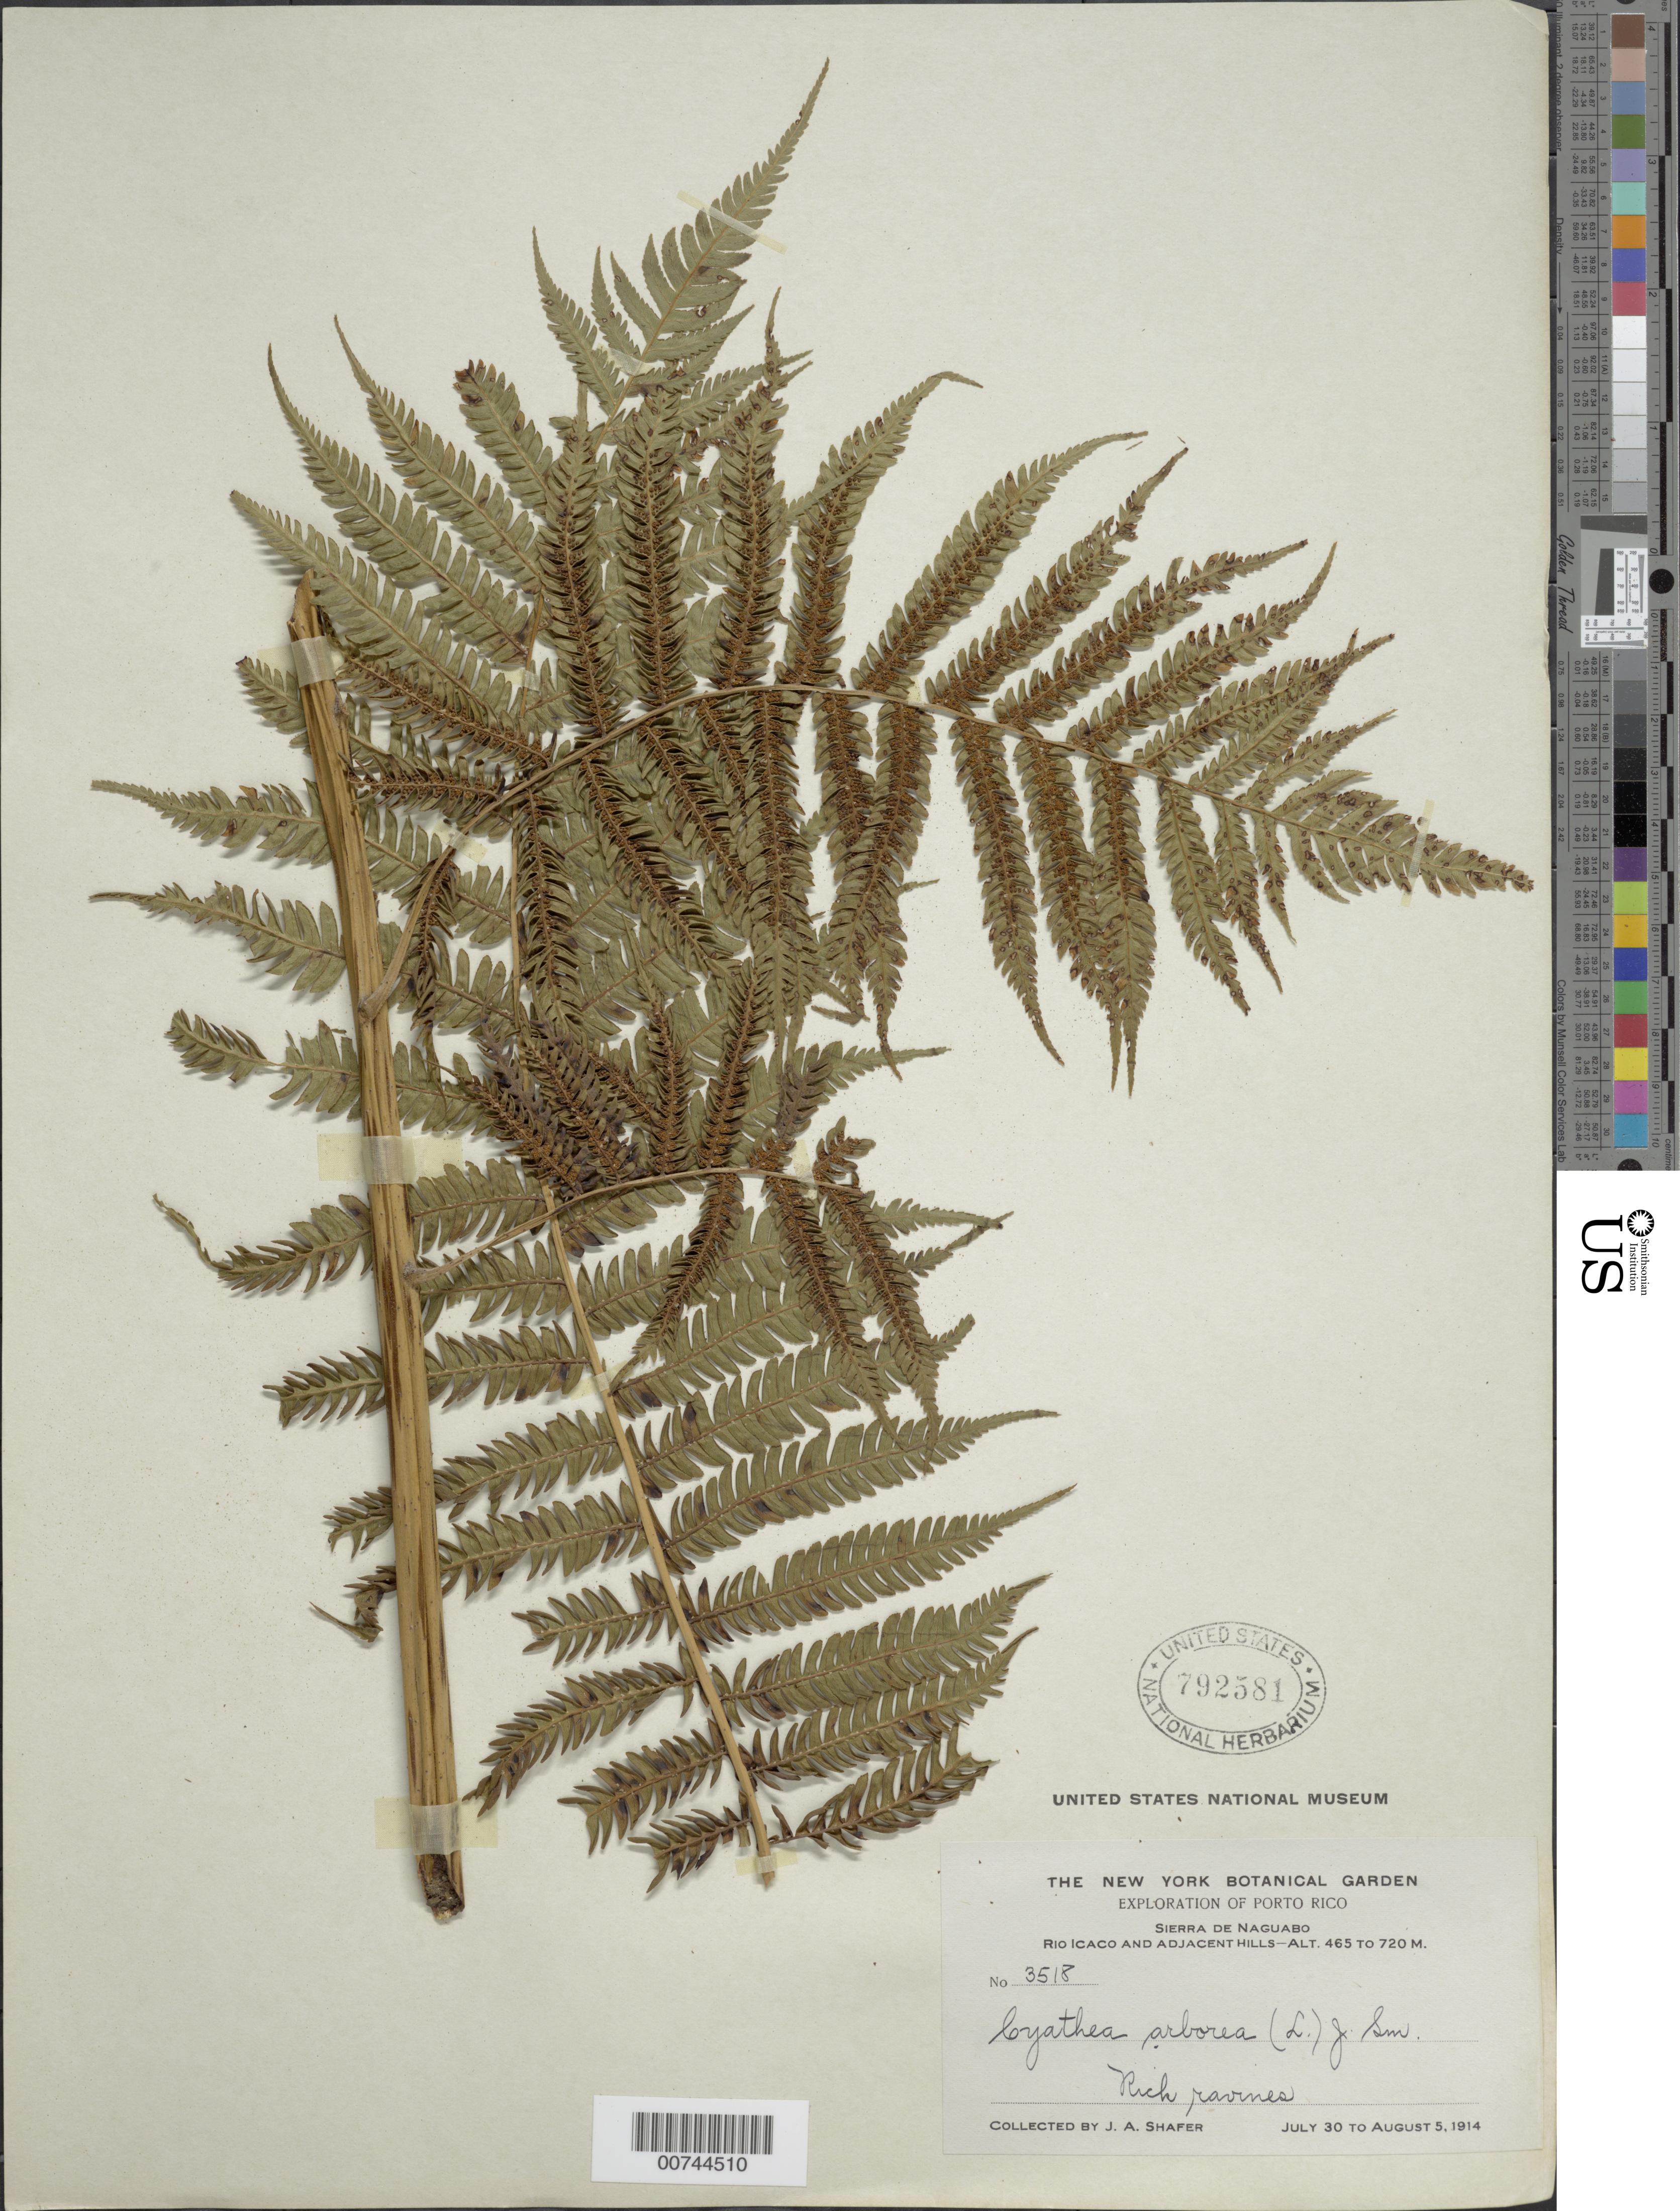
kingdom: Plantae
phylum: Tracheophyta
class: Polypodiopsida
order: Cyatheales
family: Cyatheaceae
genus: Cyathea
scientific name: Cyathea arborea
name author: (L.) Sm.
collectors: J. A. Shafer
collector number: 3518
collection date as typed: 30 Jul 1914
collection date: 1914-07-30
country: Puerto Rico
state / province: Naguabo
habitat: Rich ravines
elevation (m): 465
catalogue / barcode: US 792581